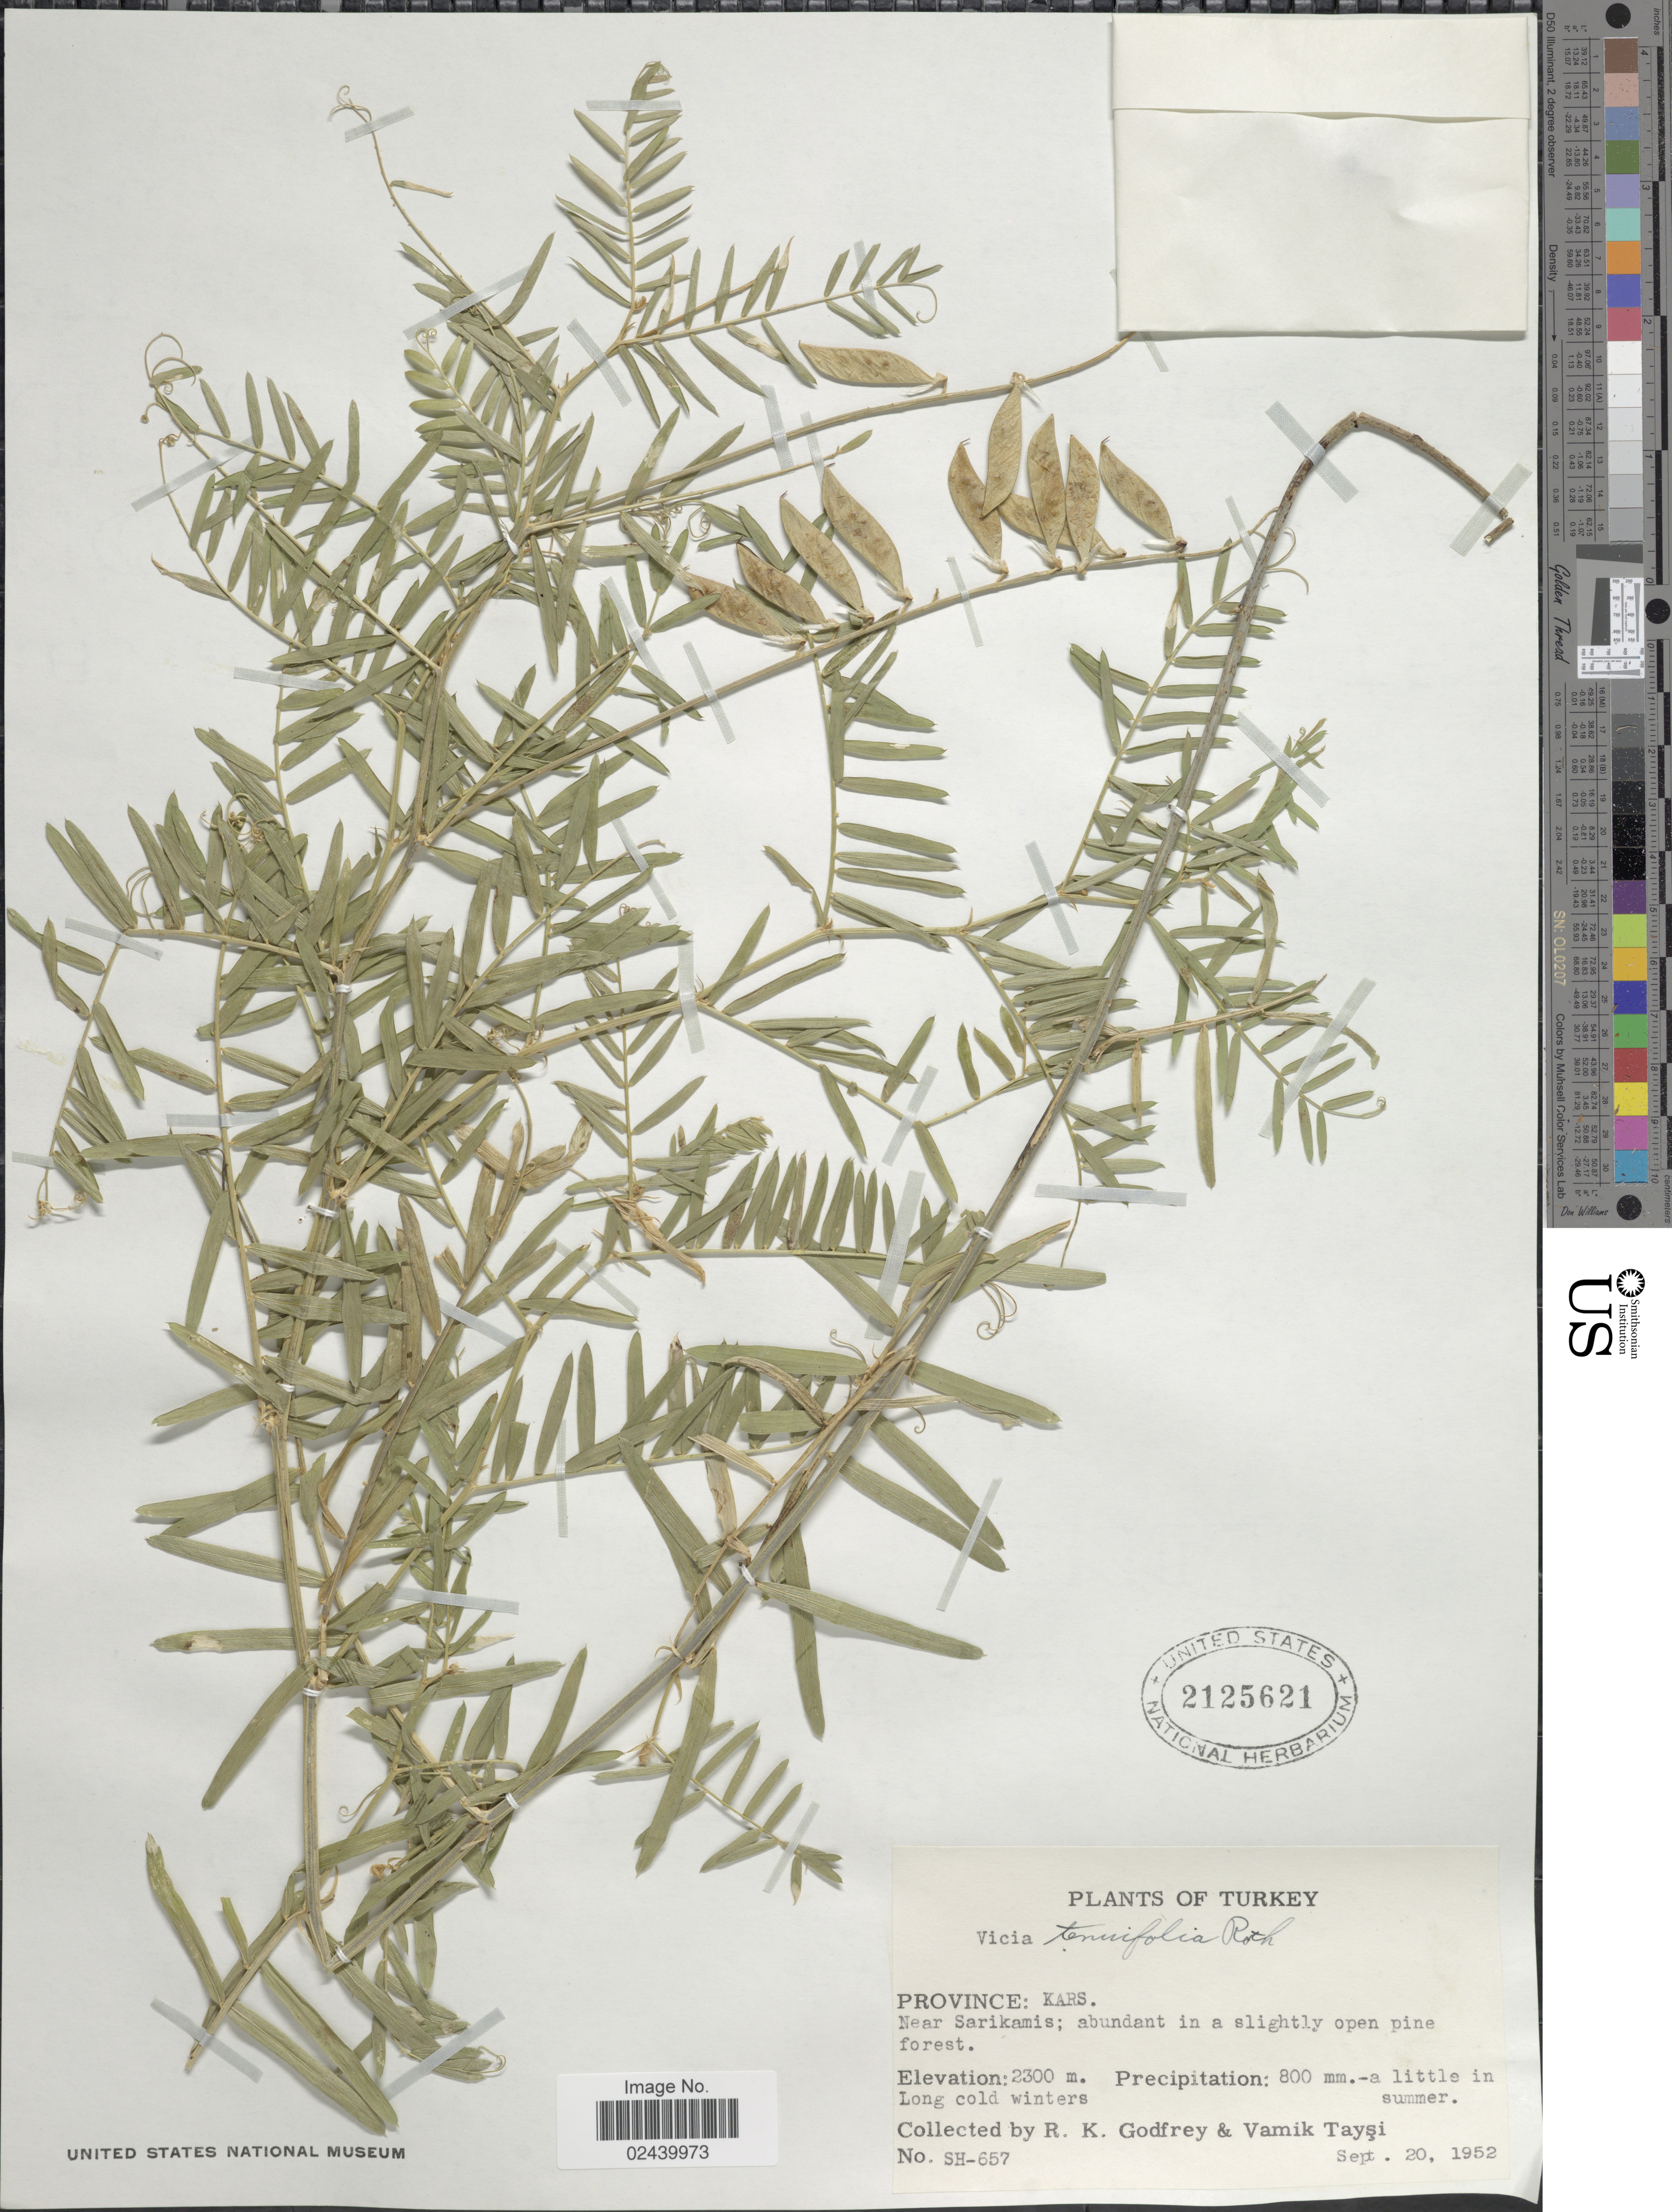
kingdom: Plantae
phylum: Tracheophyta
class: Magnoliopsida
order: Fabales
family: Fabaceae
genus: Vicia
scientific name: Vicia tenuifolia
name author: Ten.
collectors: R. K. Godfrey & V. Taysi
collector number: SH-657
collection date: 1952-09-20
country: Turkey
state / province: Kars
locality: Near Sarikamis; abundant in a slightly open pine forest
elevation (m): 2300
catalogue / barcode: US 2125621